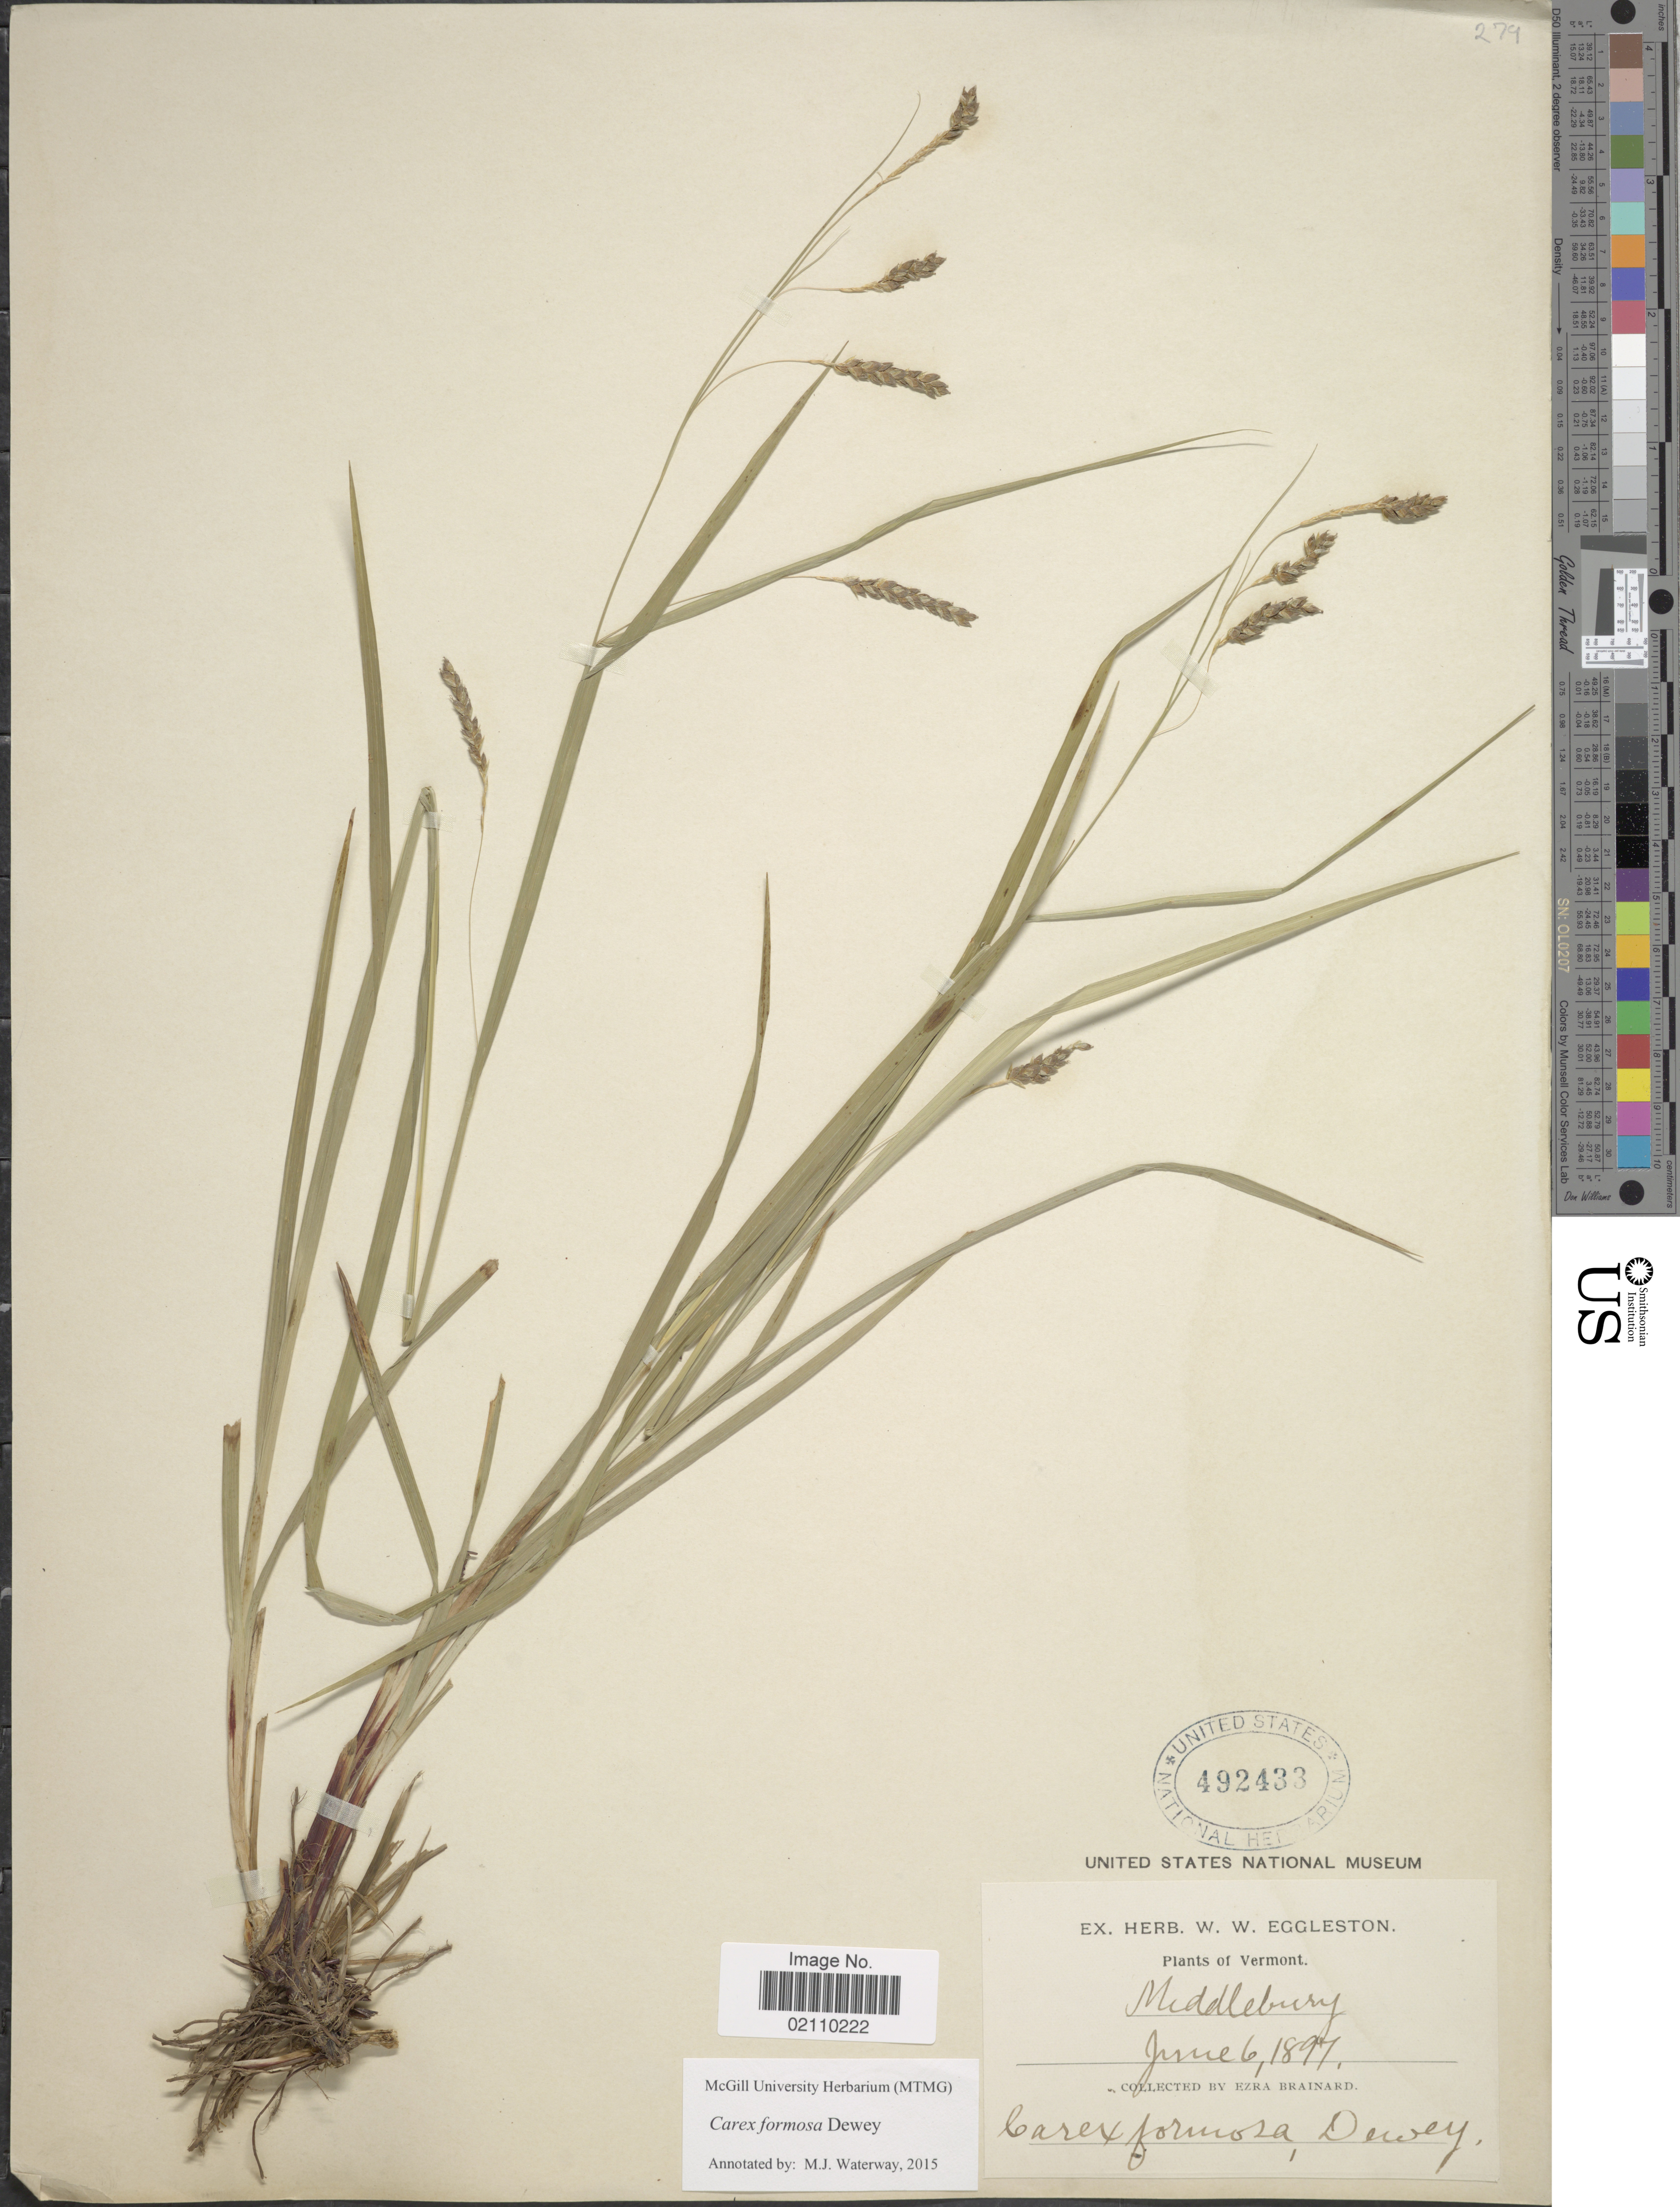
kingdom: Plantae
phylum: Tracheophyta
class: Liliopsida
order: Poales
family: Cyperaceae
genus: Carex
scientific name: Carex formosa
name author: Dewey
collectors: W. W. Eggleston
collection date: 1897-06-06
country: United States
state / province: Vermont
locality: Middlebury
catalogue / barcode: US 492433